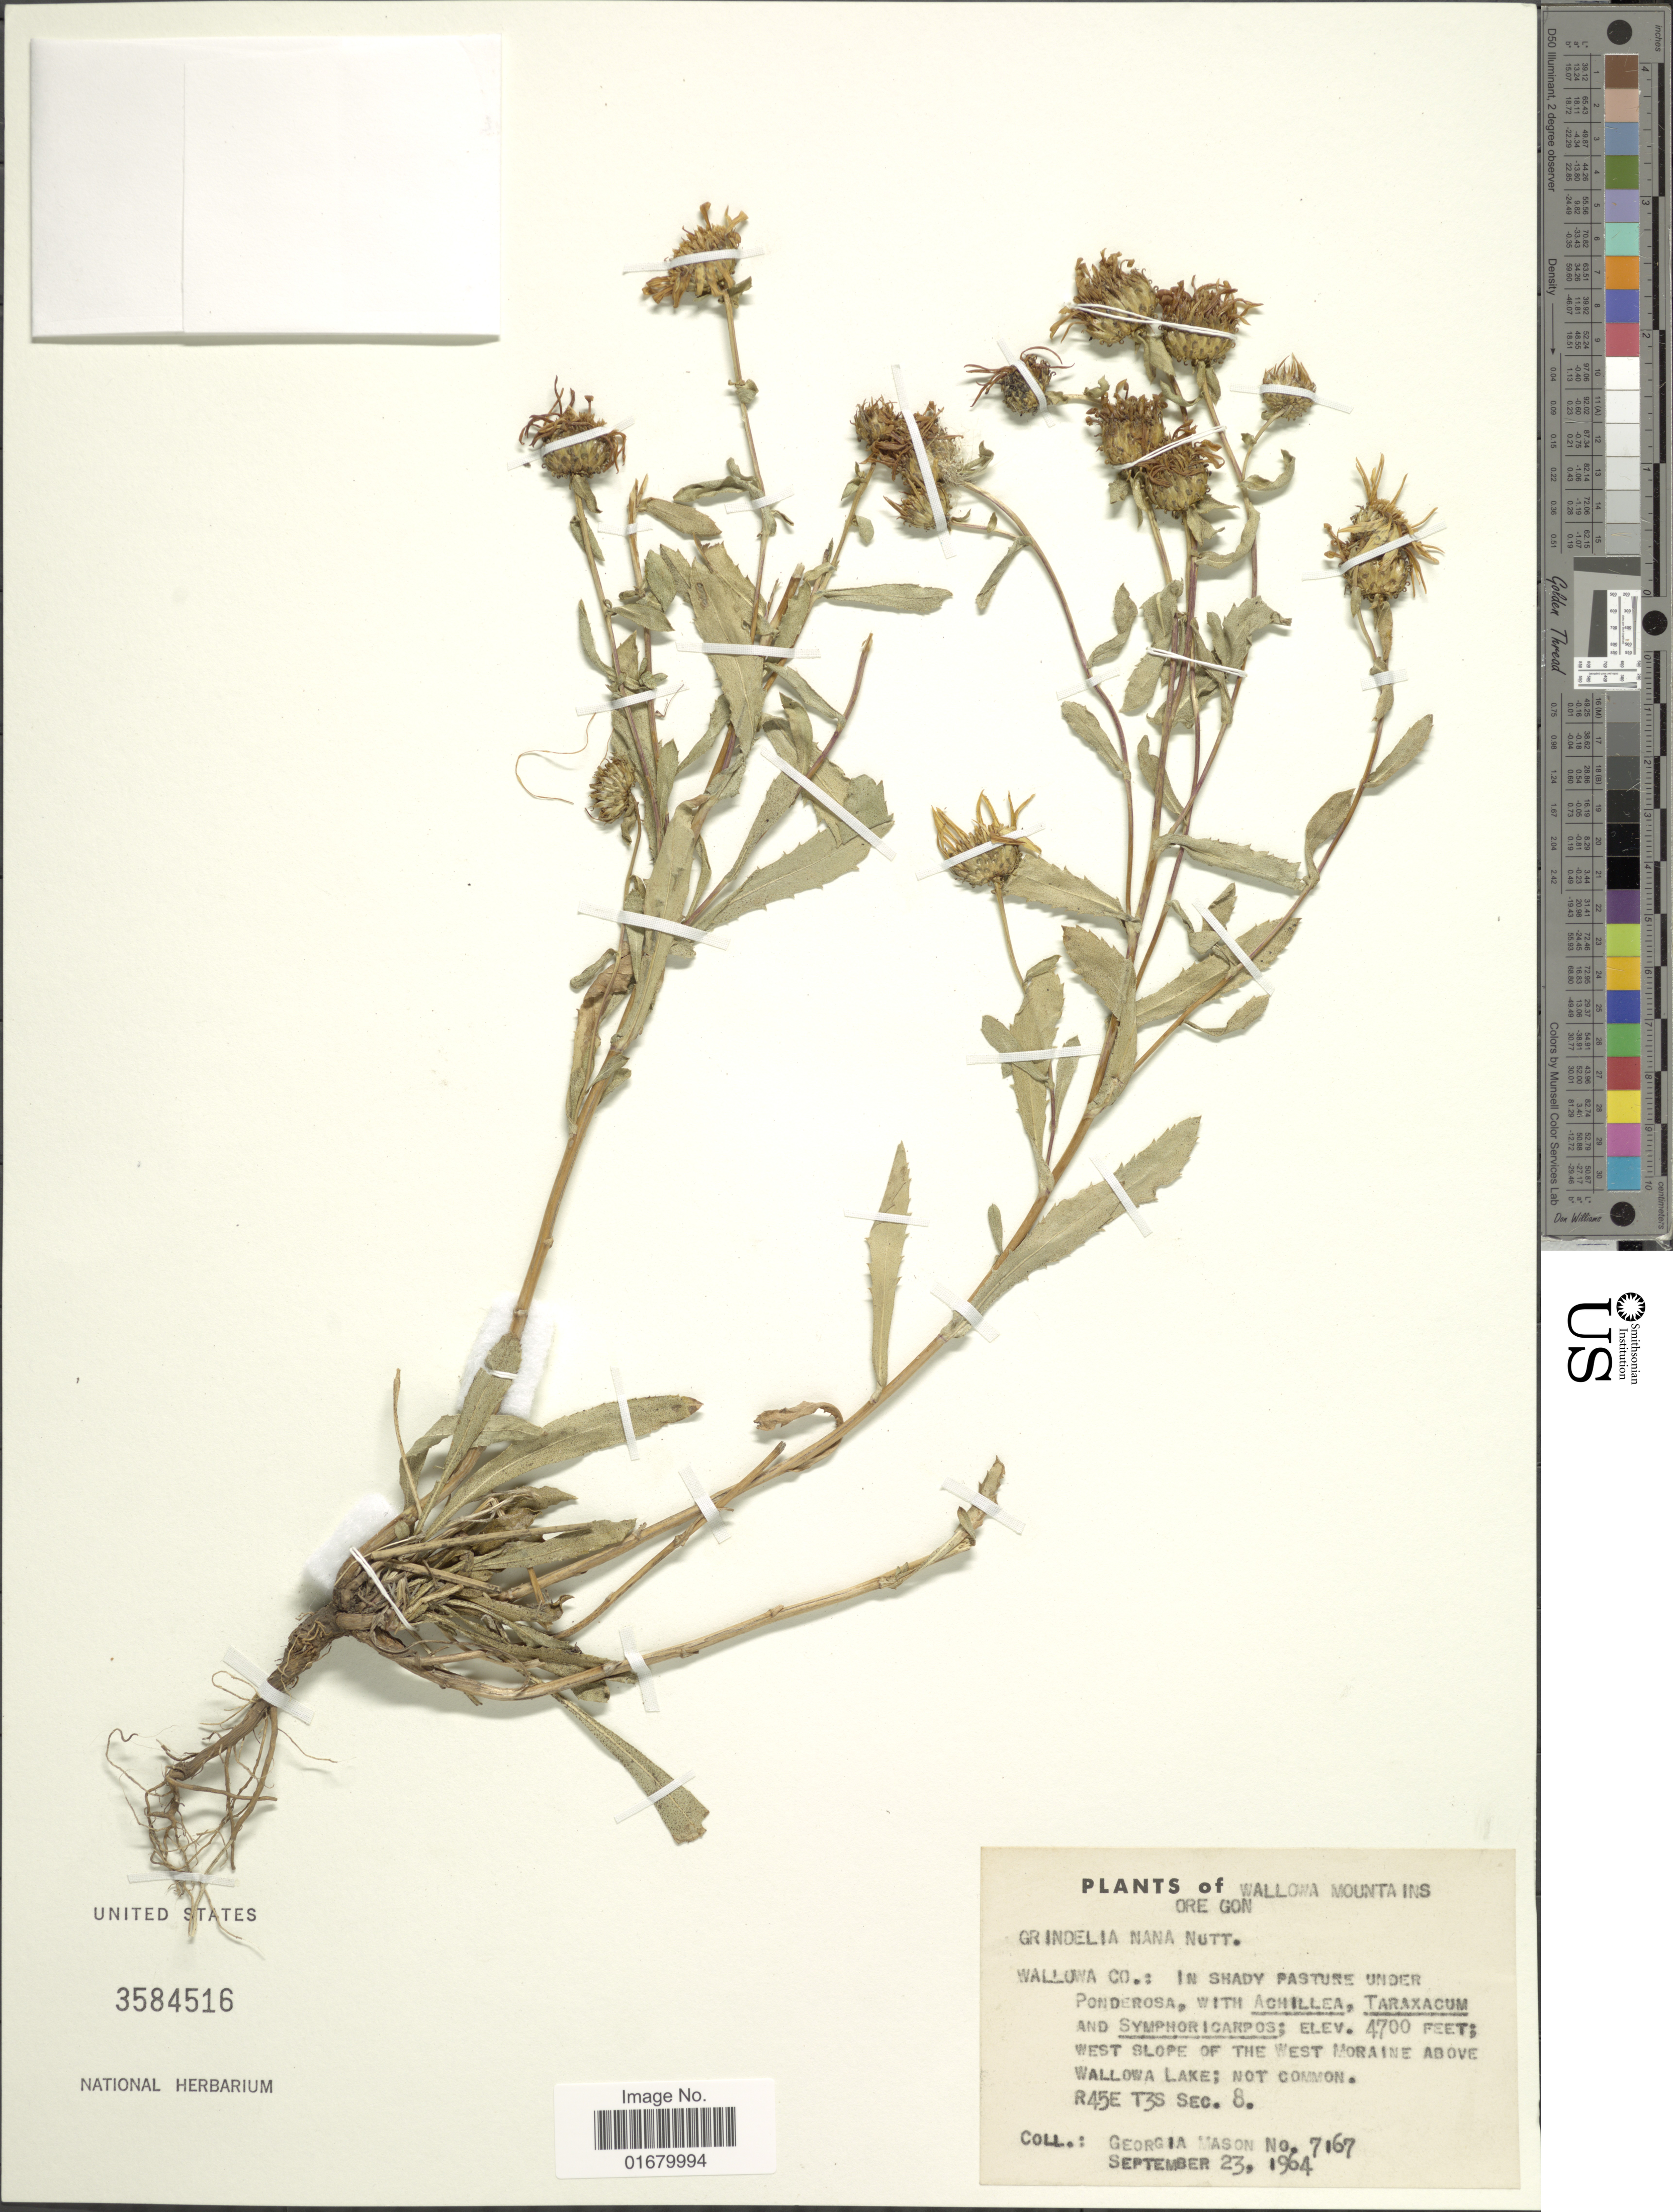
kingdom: Plantae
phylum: Tracheophyta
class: Magnoliopsida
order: Asterales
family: Asteraceae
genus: Grindelia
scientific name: Grindelia nana var. nana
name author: Nutt.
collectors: G. Mason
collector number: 7167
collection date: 1964-09-23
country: United States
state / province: Oregon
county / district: Wallowa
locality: Wallowa Mountains, Wallowa Co.: west slope of the West Moraine above Wallowa Lake. R45E T3S Sec. 8.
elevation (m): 1433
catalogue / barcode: US 3584516